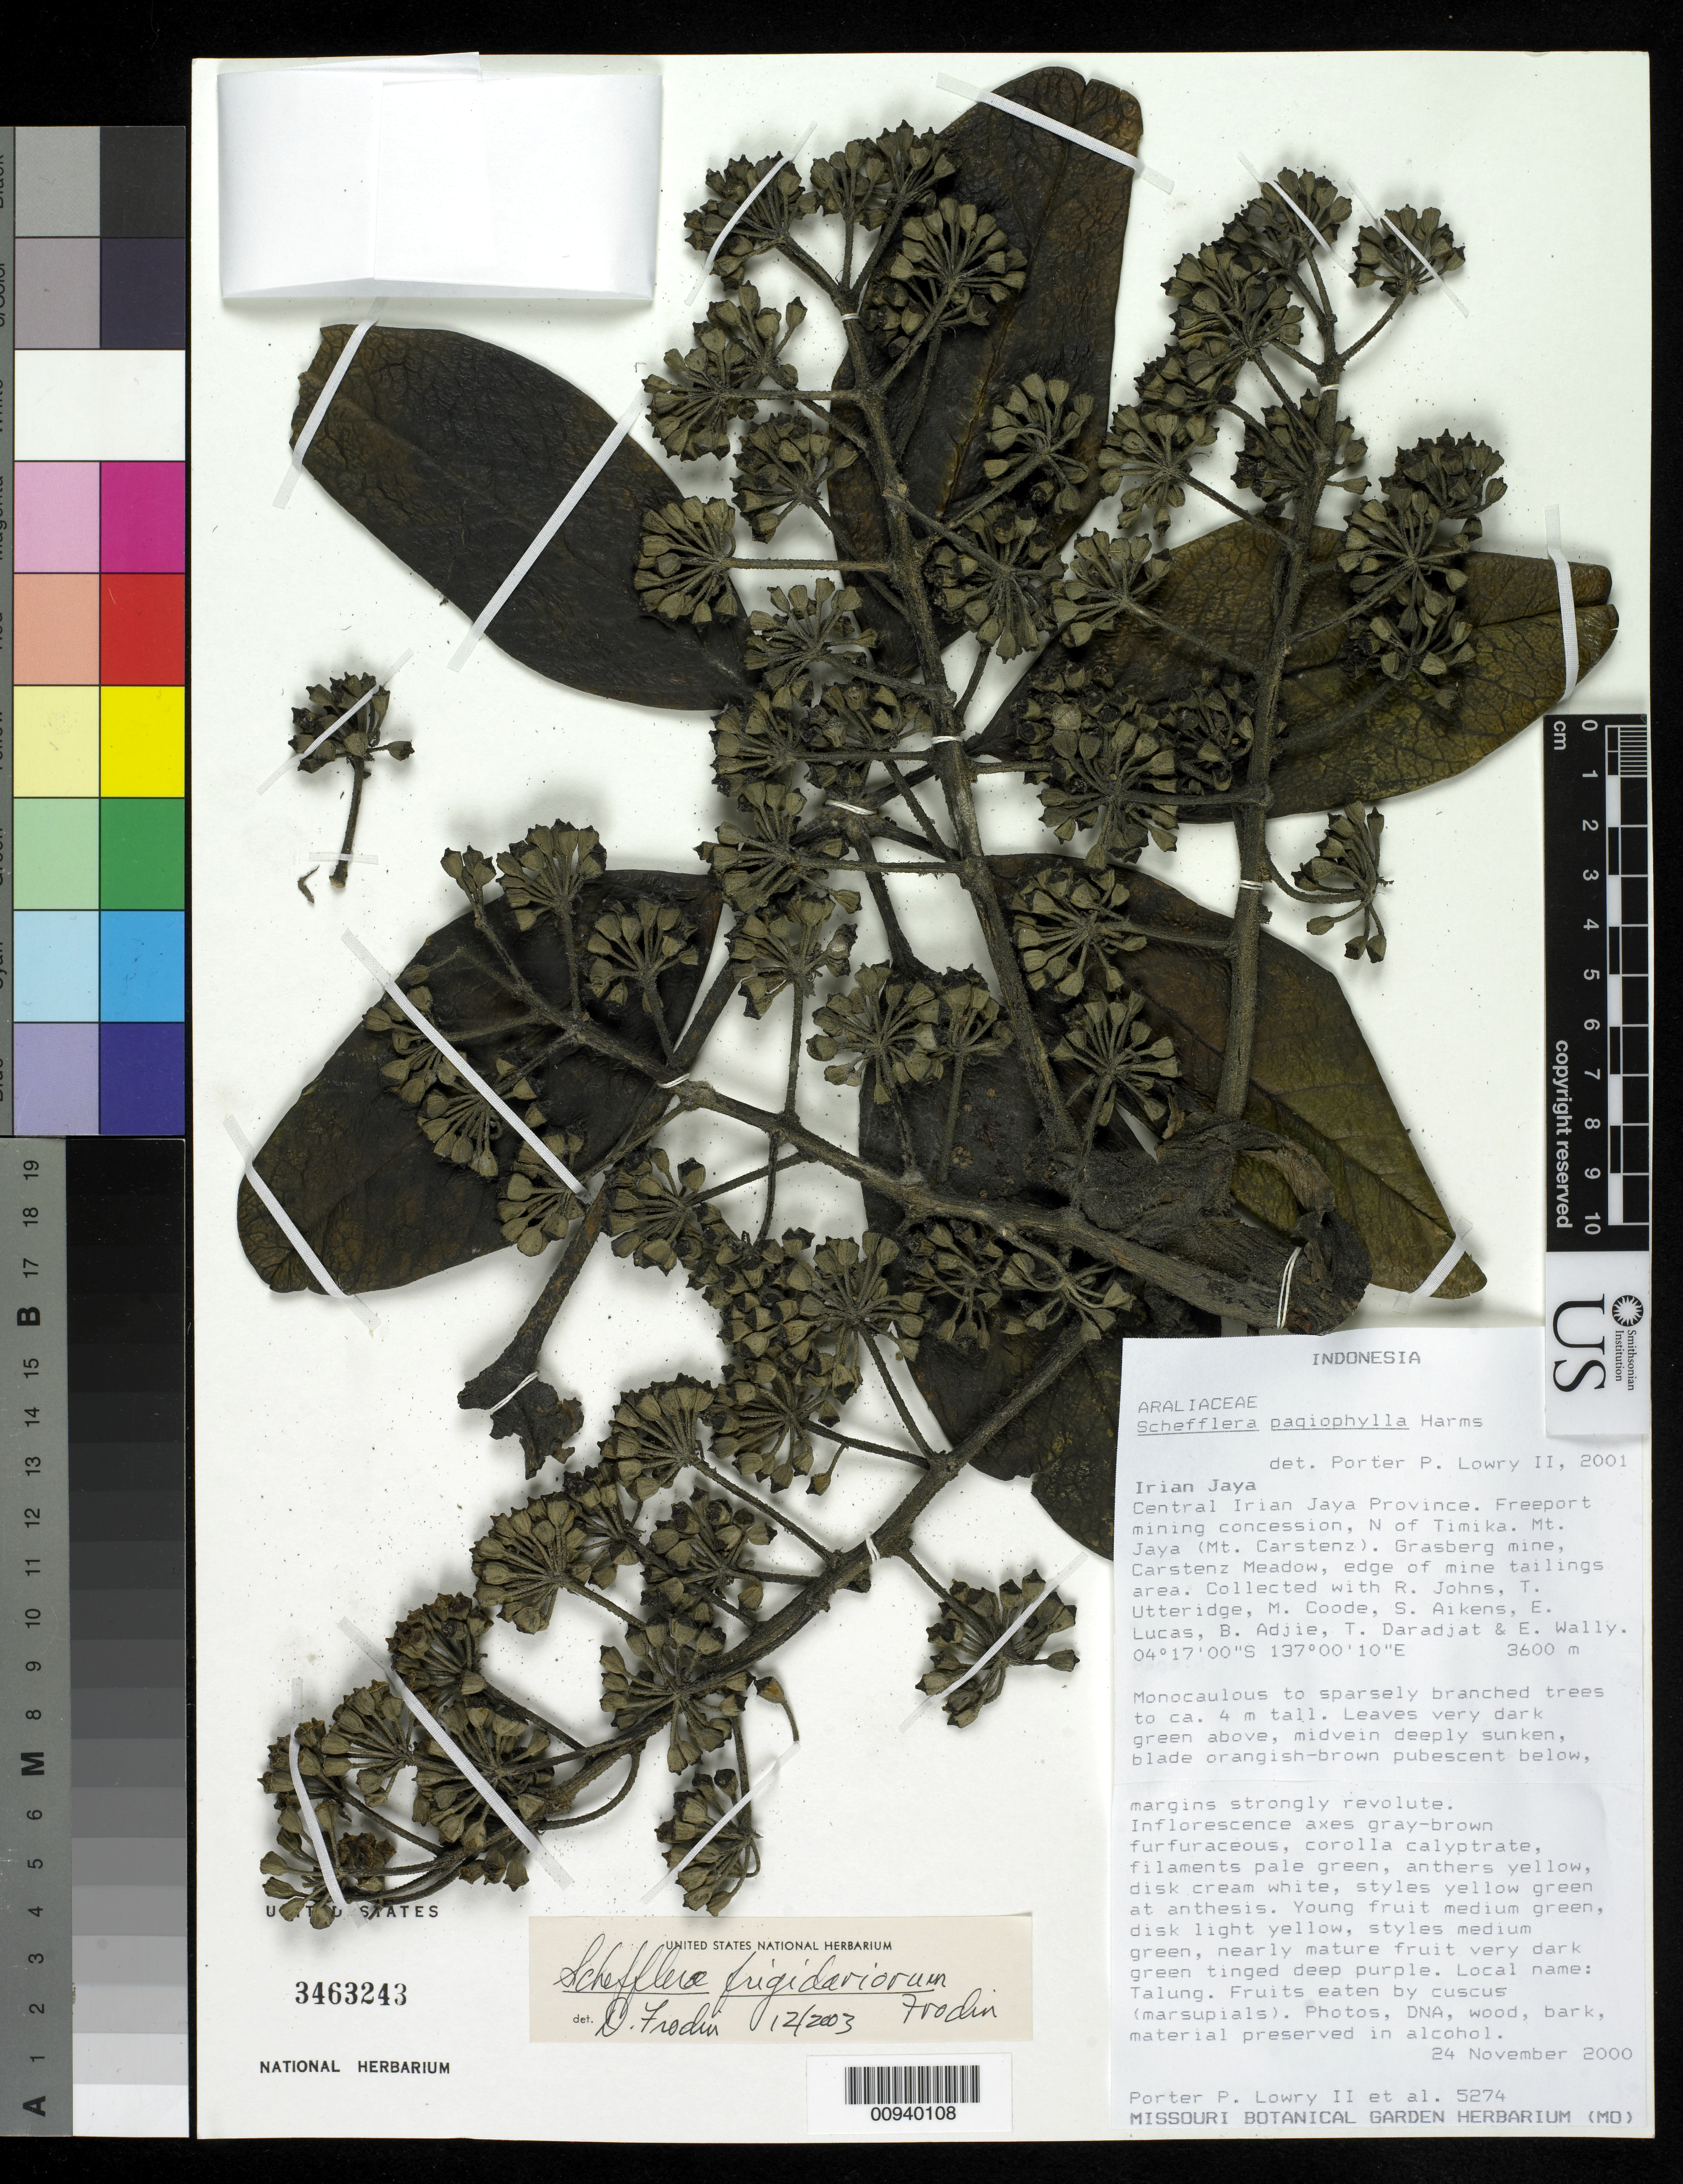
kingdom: Plantae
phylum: Tracheophyta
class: Magnoliopsida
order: Apiales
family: Araliaceae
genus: Heptapleurum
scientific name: Heptapleurum pagiophyllum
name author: (Harms) G. M. Plunkett & Lowry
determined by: Wagner, W. L., (BOT), Smithsonian Institution - National Museum of Natural History (UNITED STATES)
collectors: P. P. Lowry & et al.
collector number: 5274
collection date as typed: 24 Nov 2000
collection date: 2000-11-24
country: Indonesia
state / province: Papua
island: New Guinea I.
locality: Central, Freeport mining concession, N of Timika, Mt. Jaya (Mt. Carstenz). Grasberg mine, Carstenz Meadow, edge of mine tailings area. Irian Jaya.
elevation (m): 3600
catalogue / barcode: US 3463243